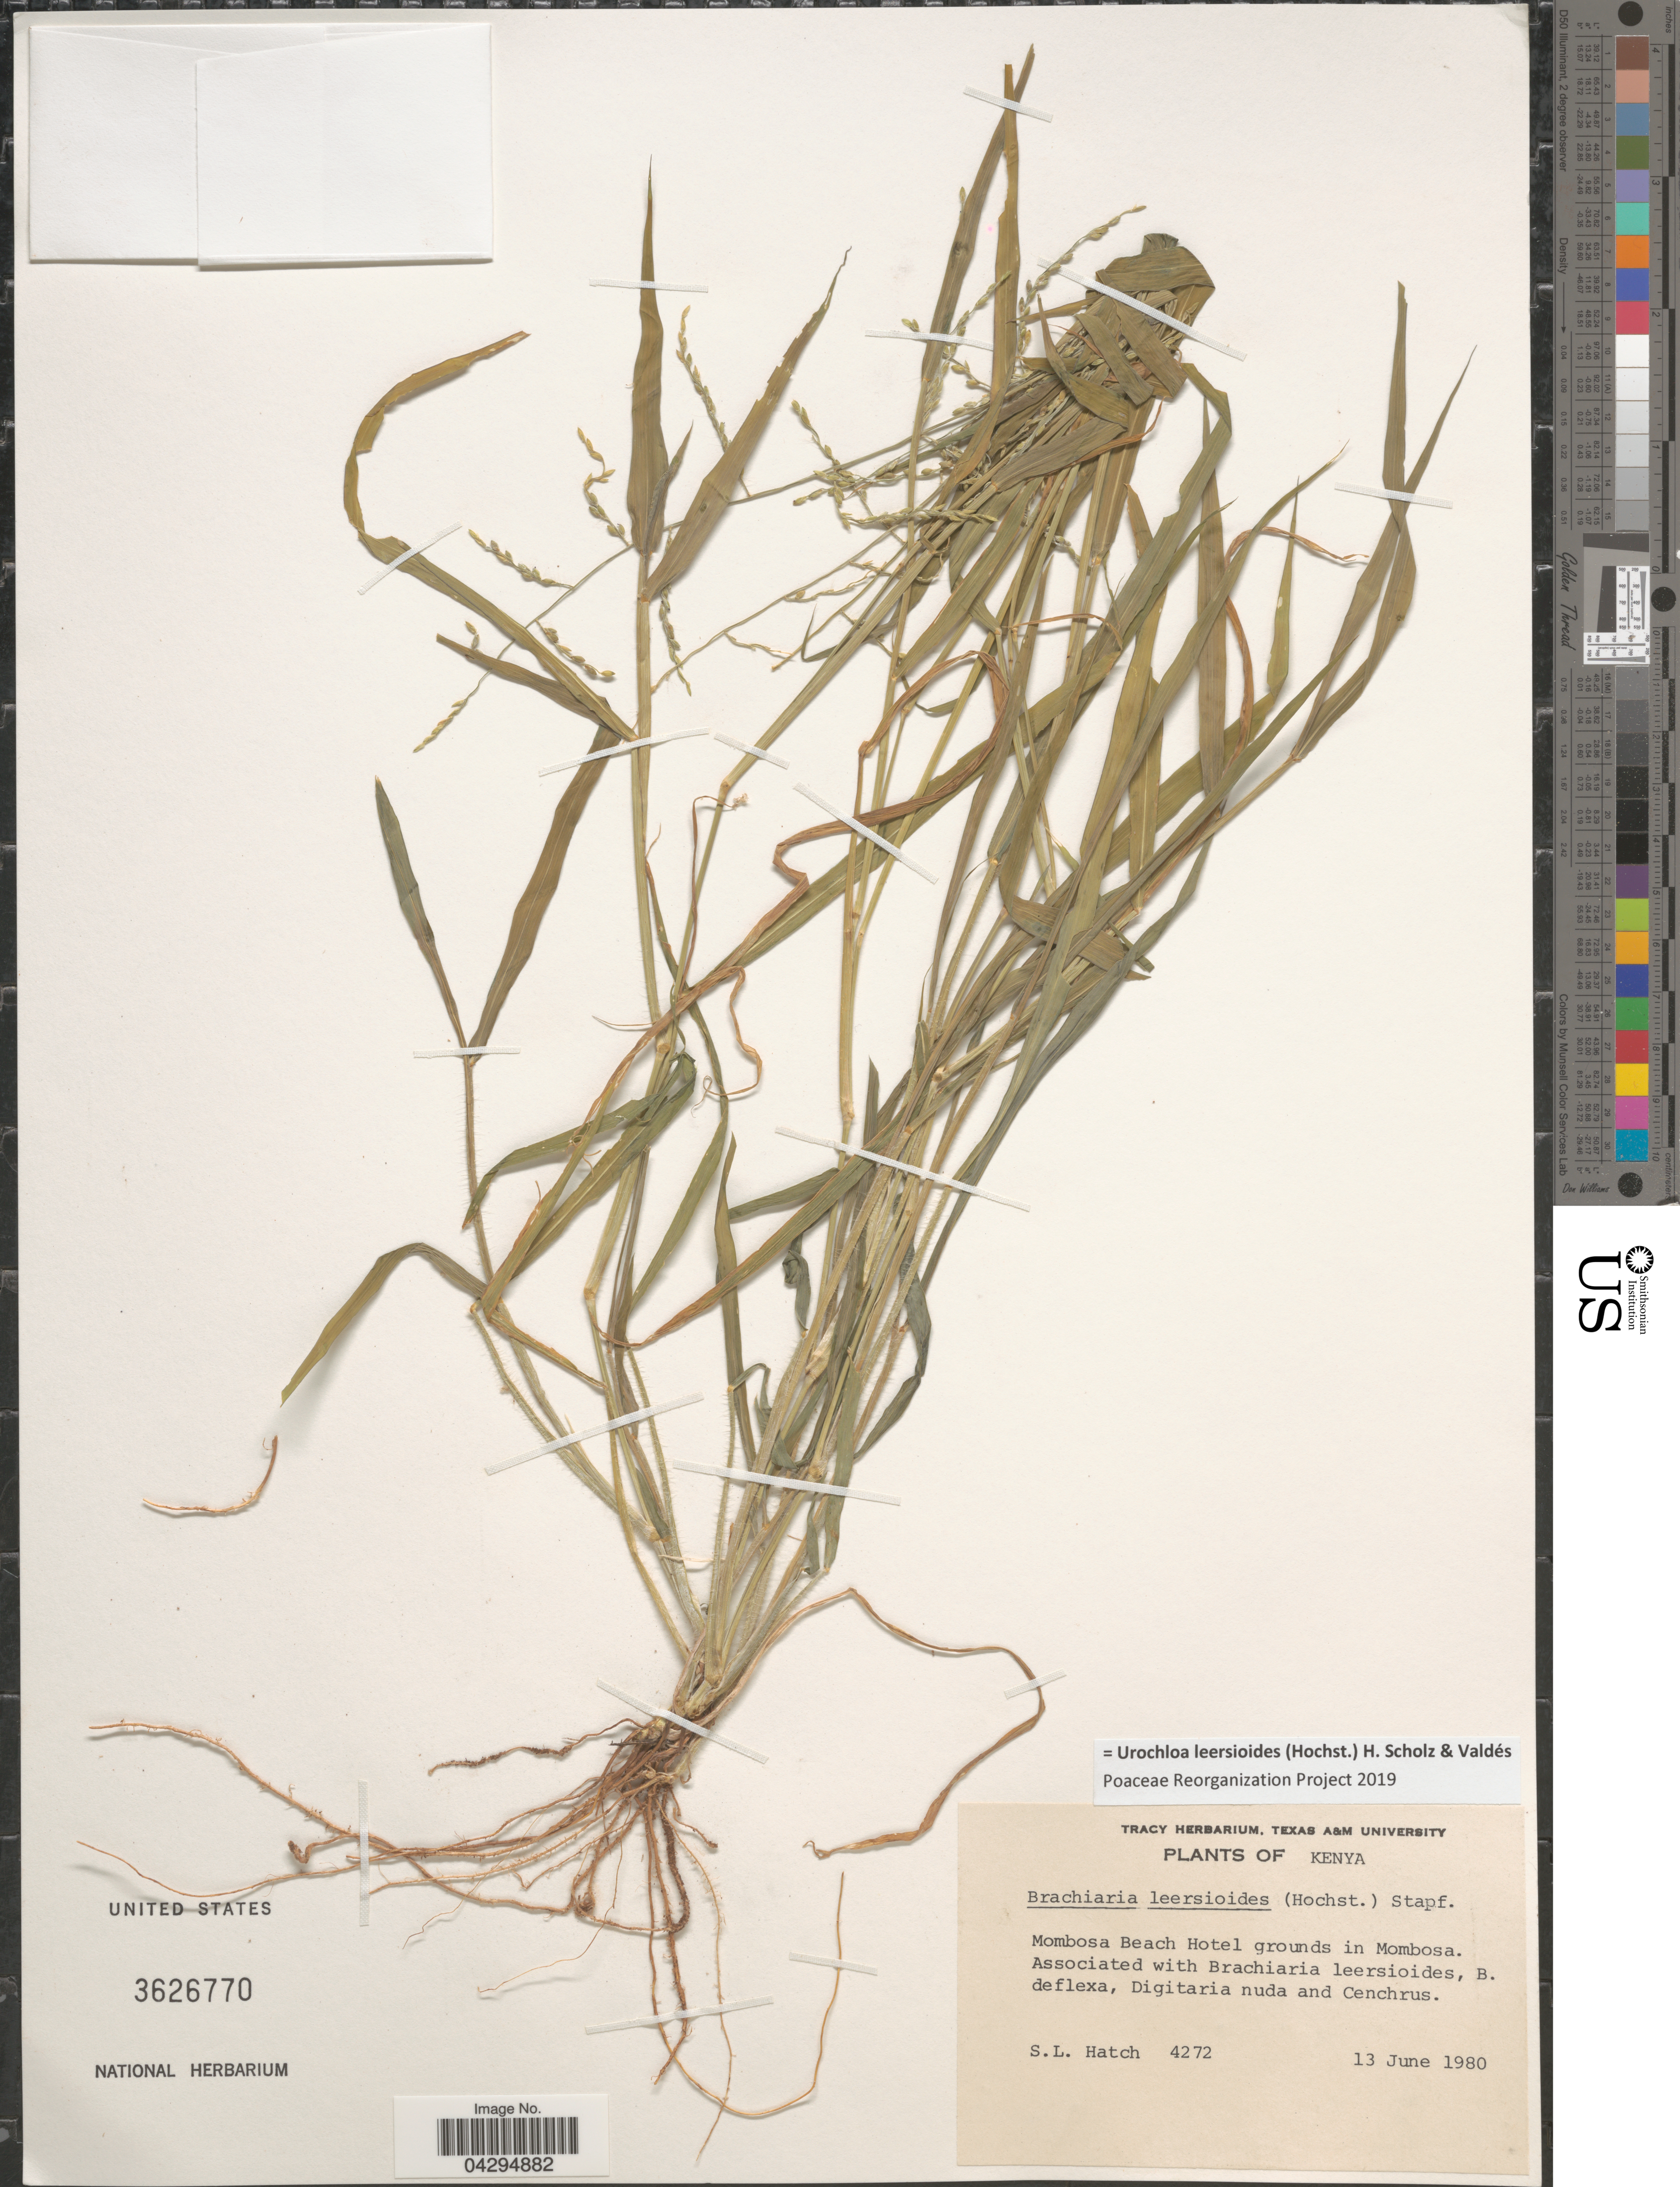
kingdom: Plantae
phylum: Tracheophyta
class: Liliopsida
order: Poales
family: Poaceae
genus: Urochloa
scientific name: Urochloa leersioides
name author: (Hochst.) H. Scholz & Valdés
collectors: S. Hatch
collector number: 4272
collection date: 1980-06-13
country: Kenya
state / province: Mombasa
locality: Mombosa Beach Hotel grounds in Mombosa.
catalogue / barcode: US 3626770